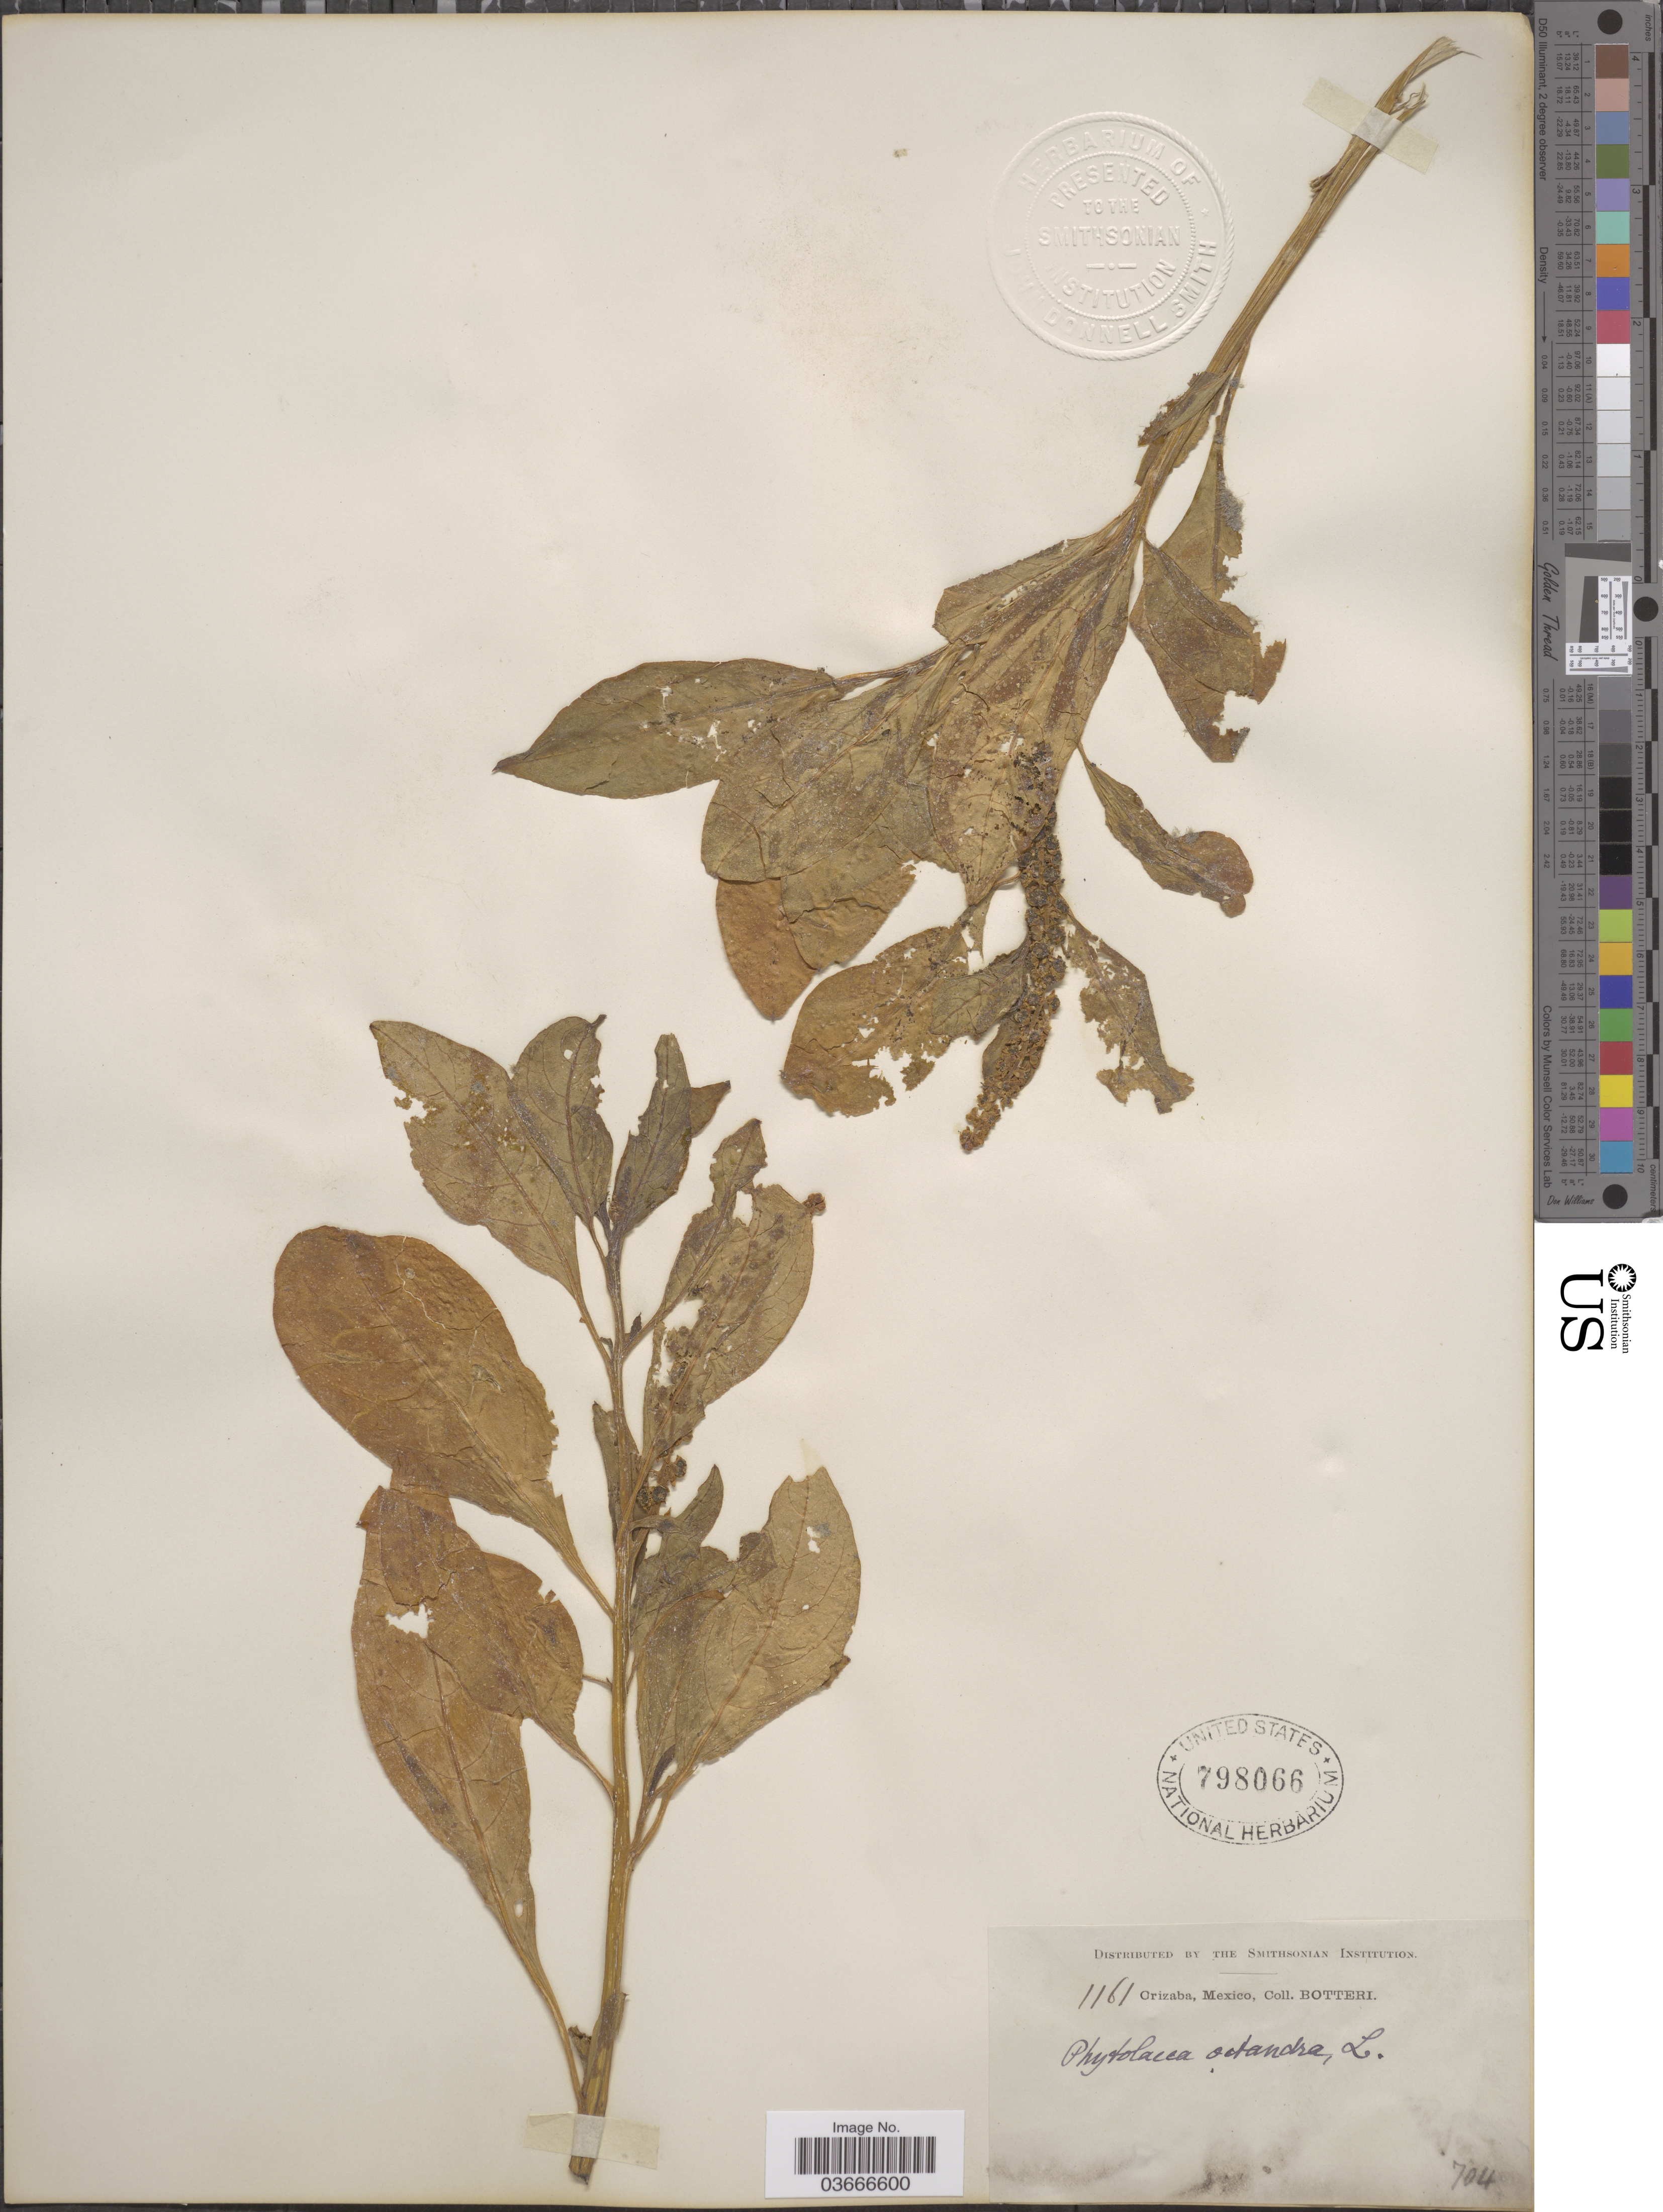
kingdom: Plantae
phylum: Tracheophyta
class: Magnoliopsida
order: Caryophyllales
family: Phytolaccaceae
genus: Phytolacca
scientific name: Phytolacca octandra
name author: L.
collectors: -. Botteri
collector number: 1161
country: Mexico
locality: Orizaba.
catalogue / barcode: US 798066